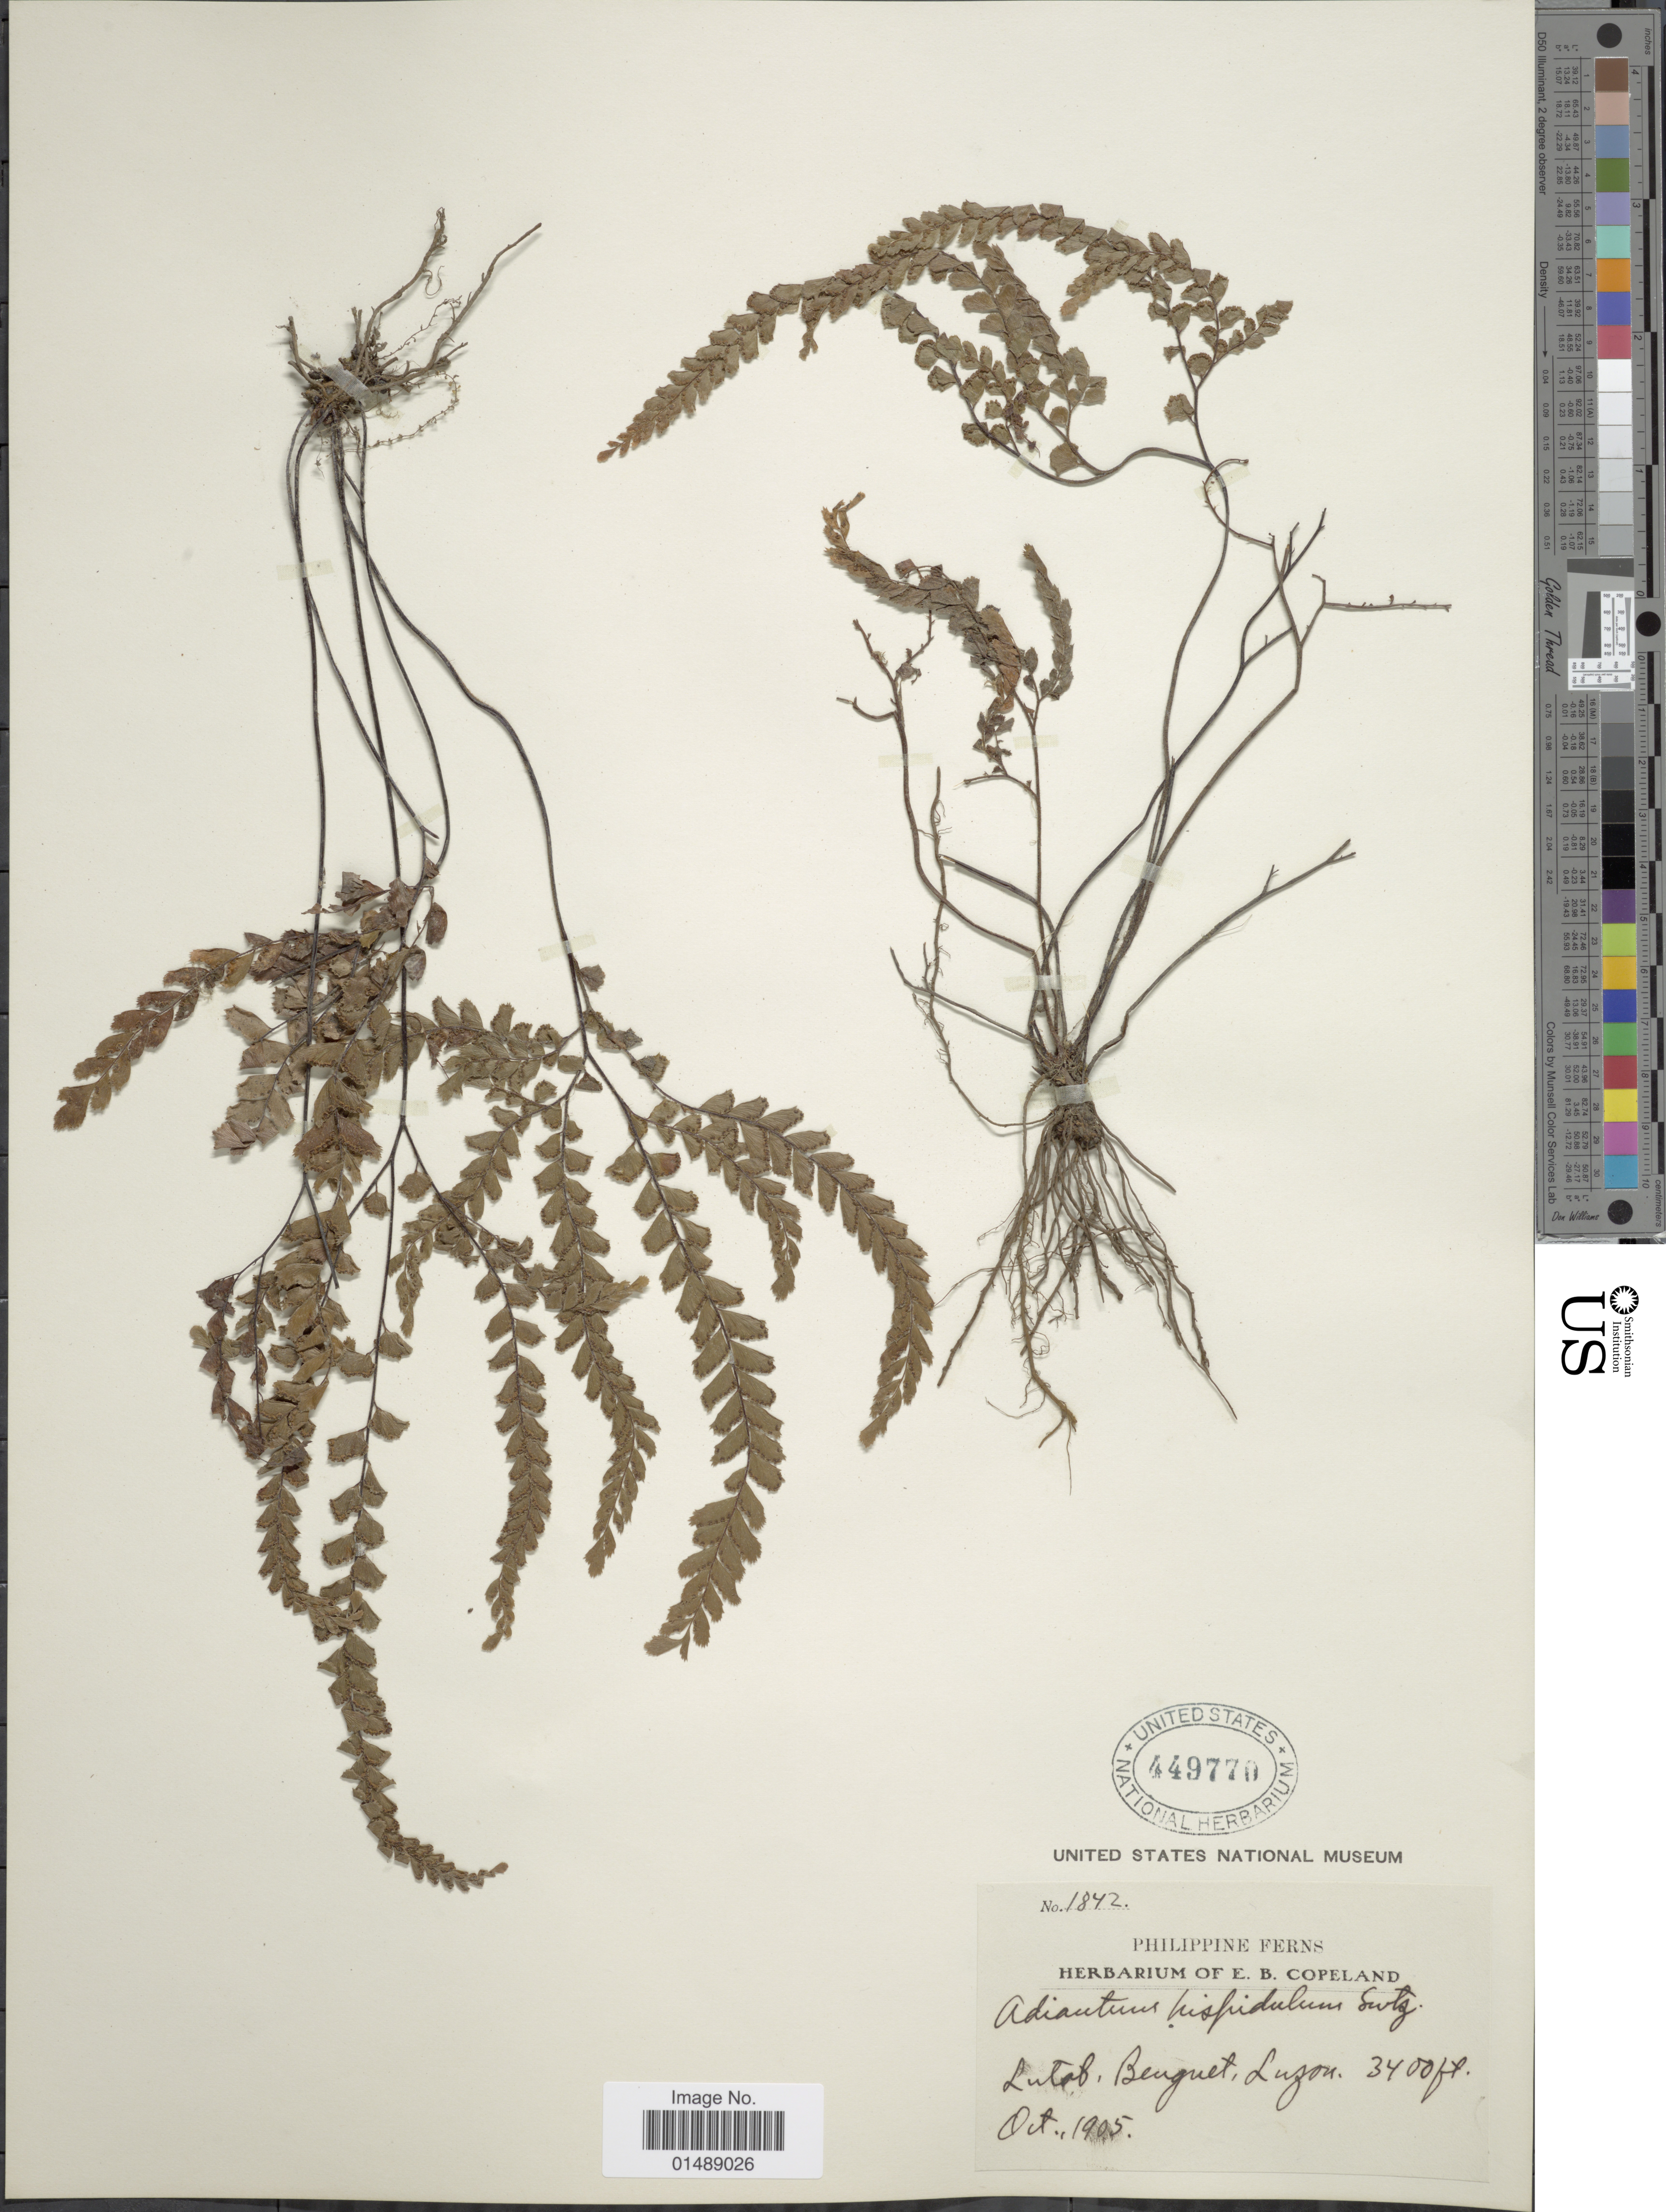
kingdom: Plantae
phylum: Tracheophyta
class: Polypodiopsida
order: Polypodiales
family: Pteridaceae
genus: Adiantum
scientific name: Adiantum hispidulum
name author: Sw.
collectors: E. B. Copeland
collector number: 1842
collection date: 1905-10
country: Philippines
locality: Lutaf, Benguet, Luzon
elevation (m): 1036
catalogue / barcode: US 449770